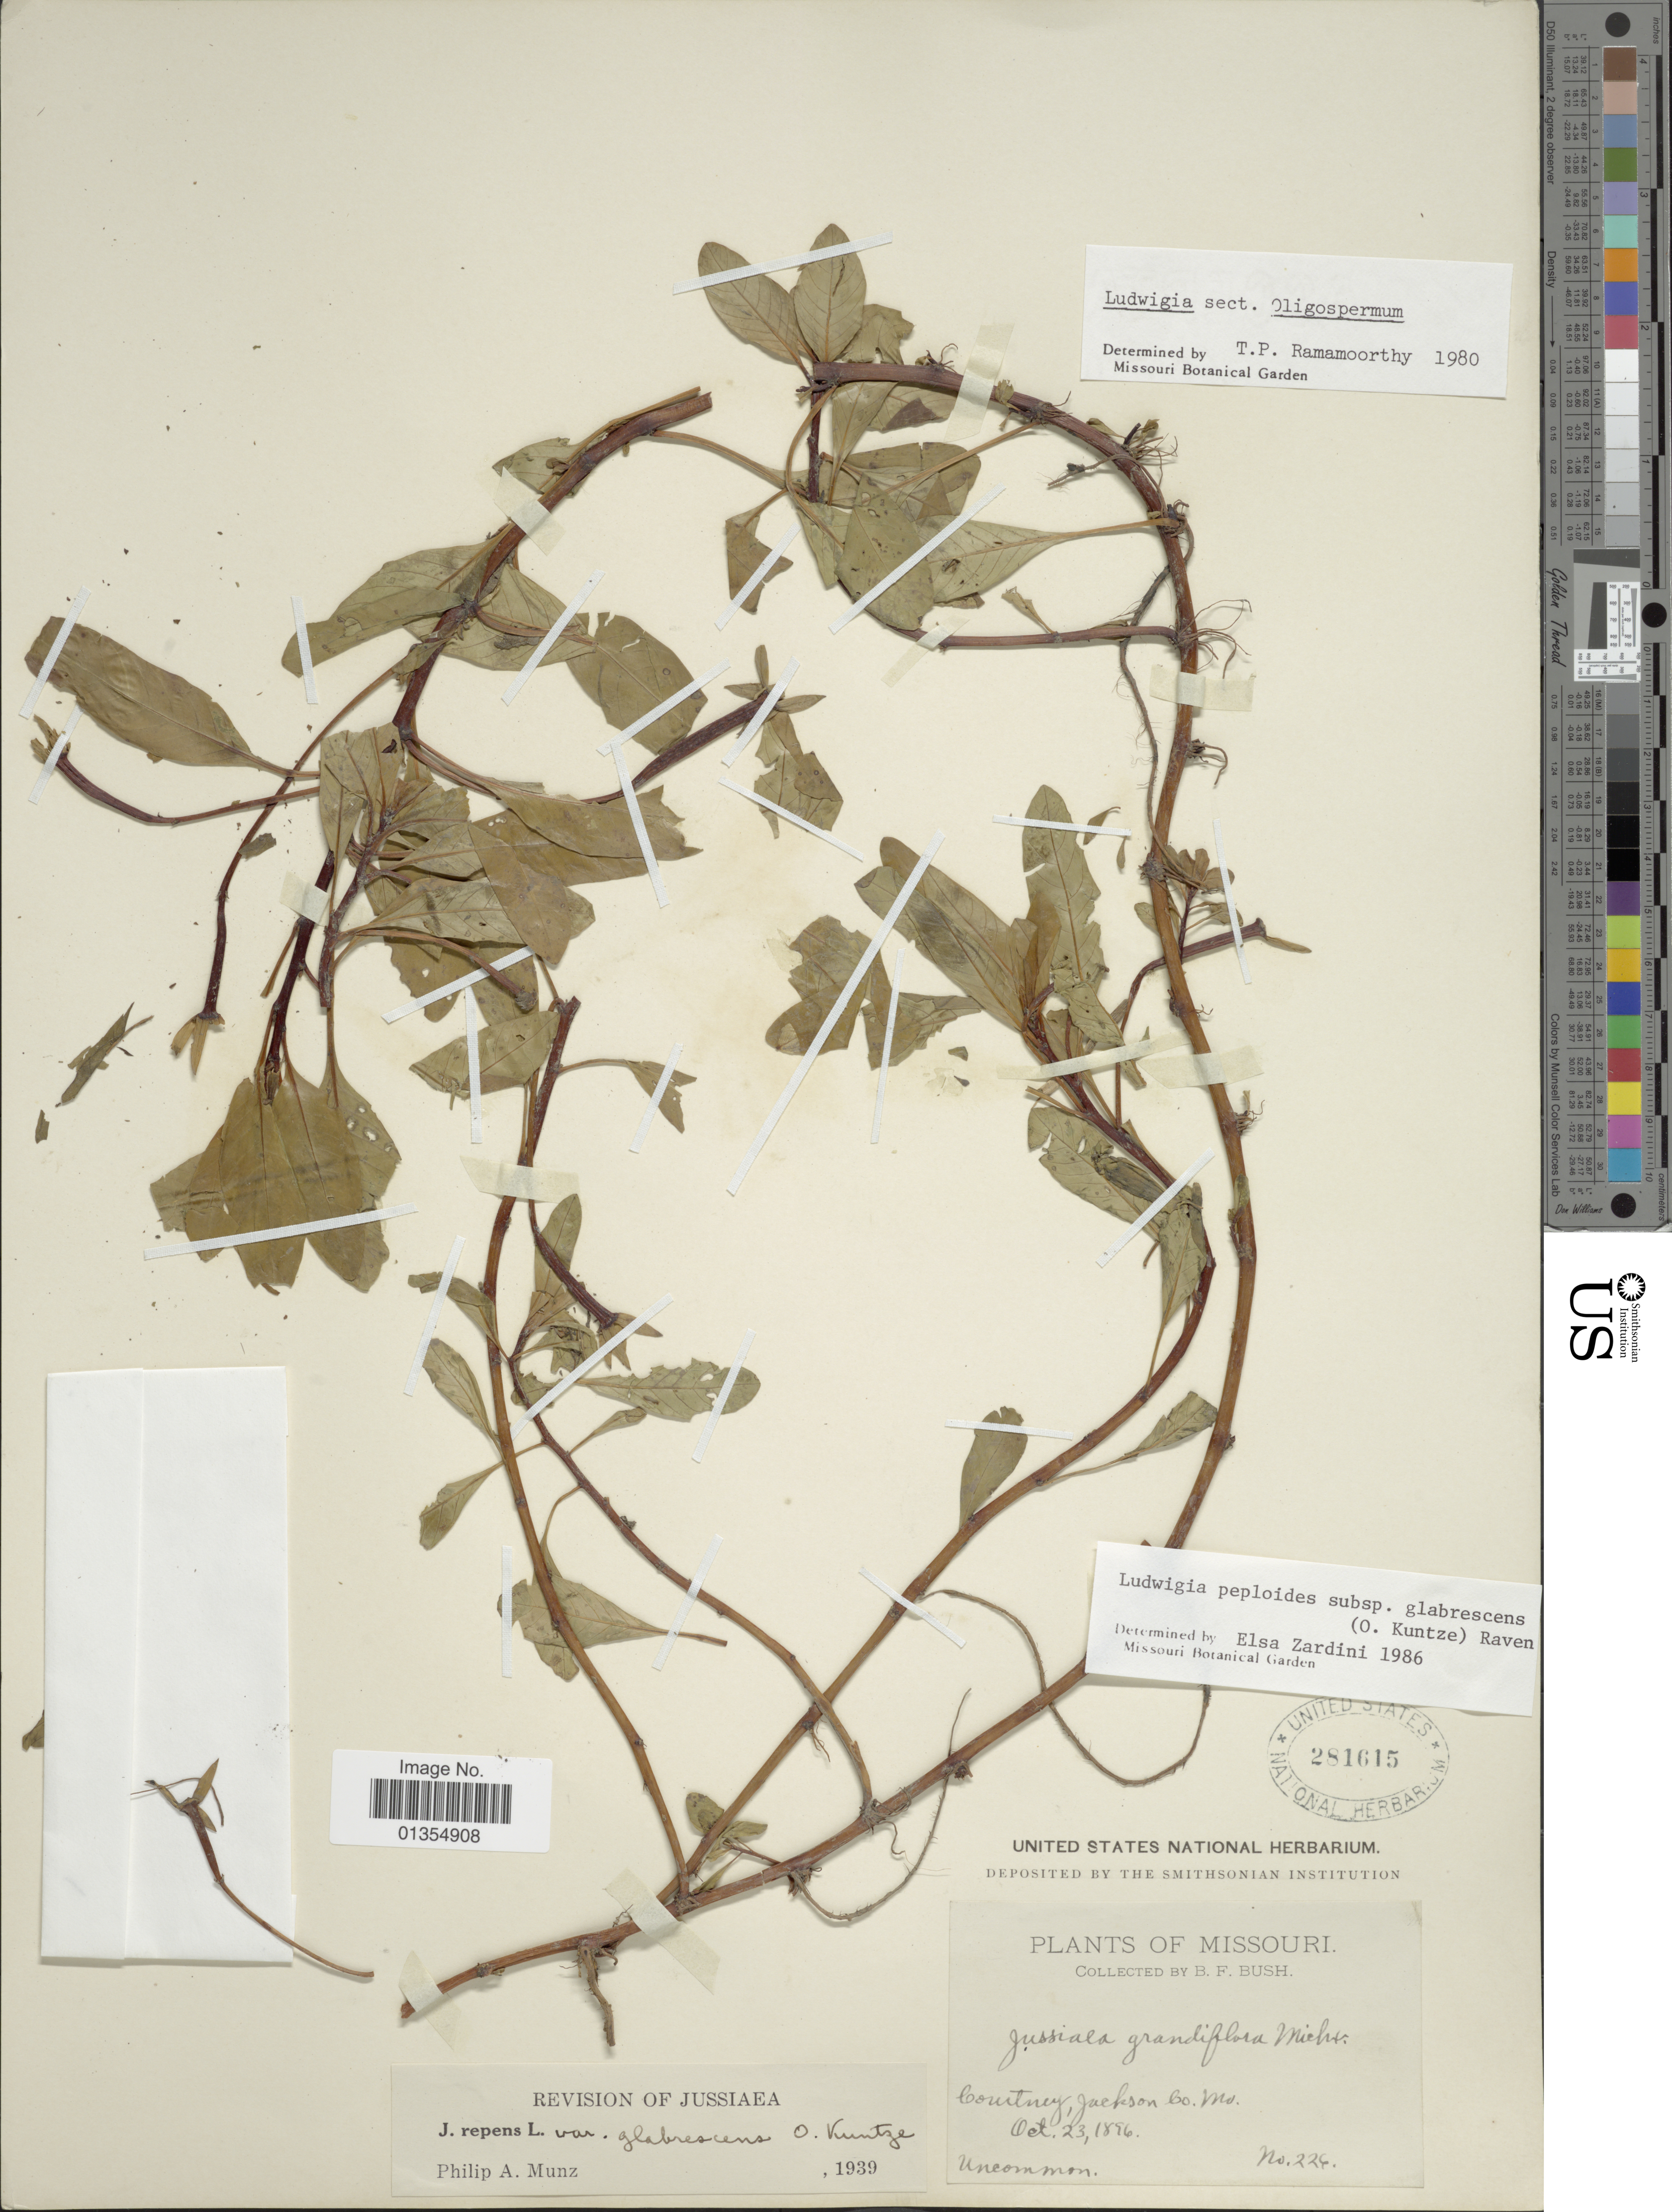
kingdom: Plantae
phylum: Tracheophyta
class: Magnoliopsida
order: Myrtales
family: Onagraceae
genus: Ludwigia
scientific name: Ludwigia peploides subsp. glabrescens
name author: (Kuntze) P.H. Raven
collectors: F. Bush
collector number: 226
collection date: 1896-10-23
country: United States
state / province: Missouri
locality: Courtney, Jackson Co. Mo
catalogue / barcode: US 281615